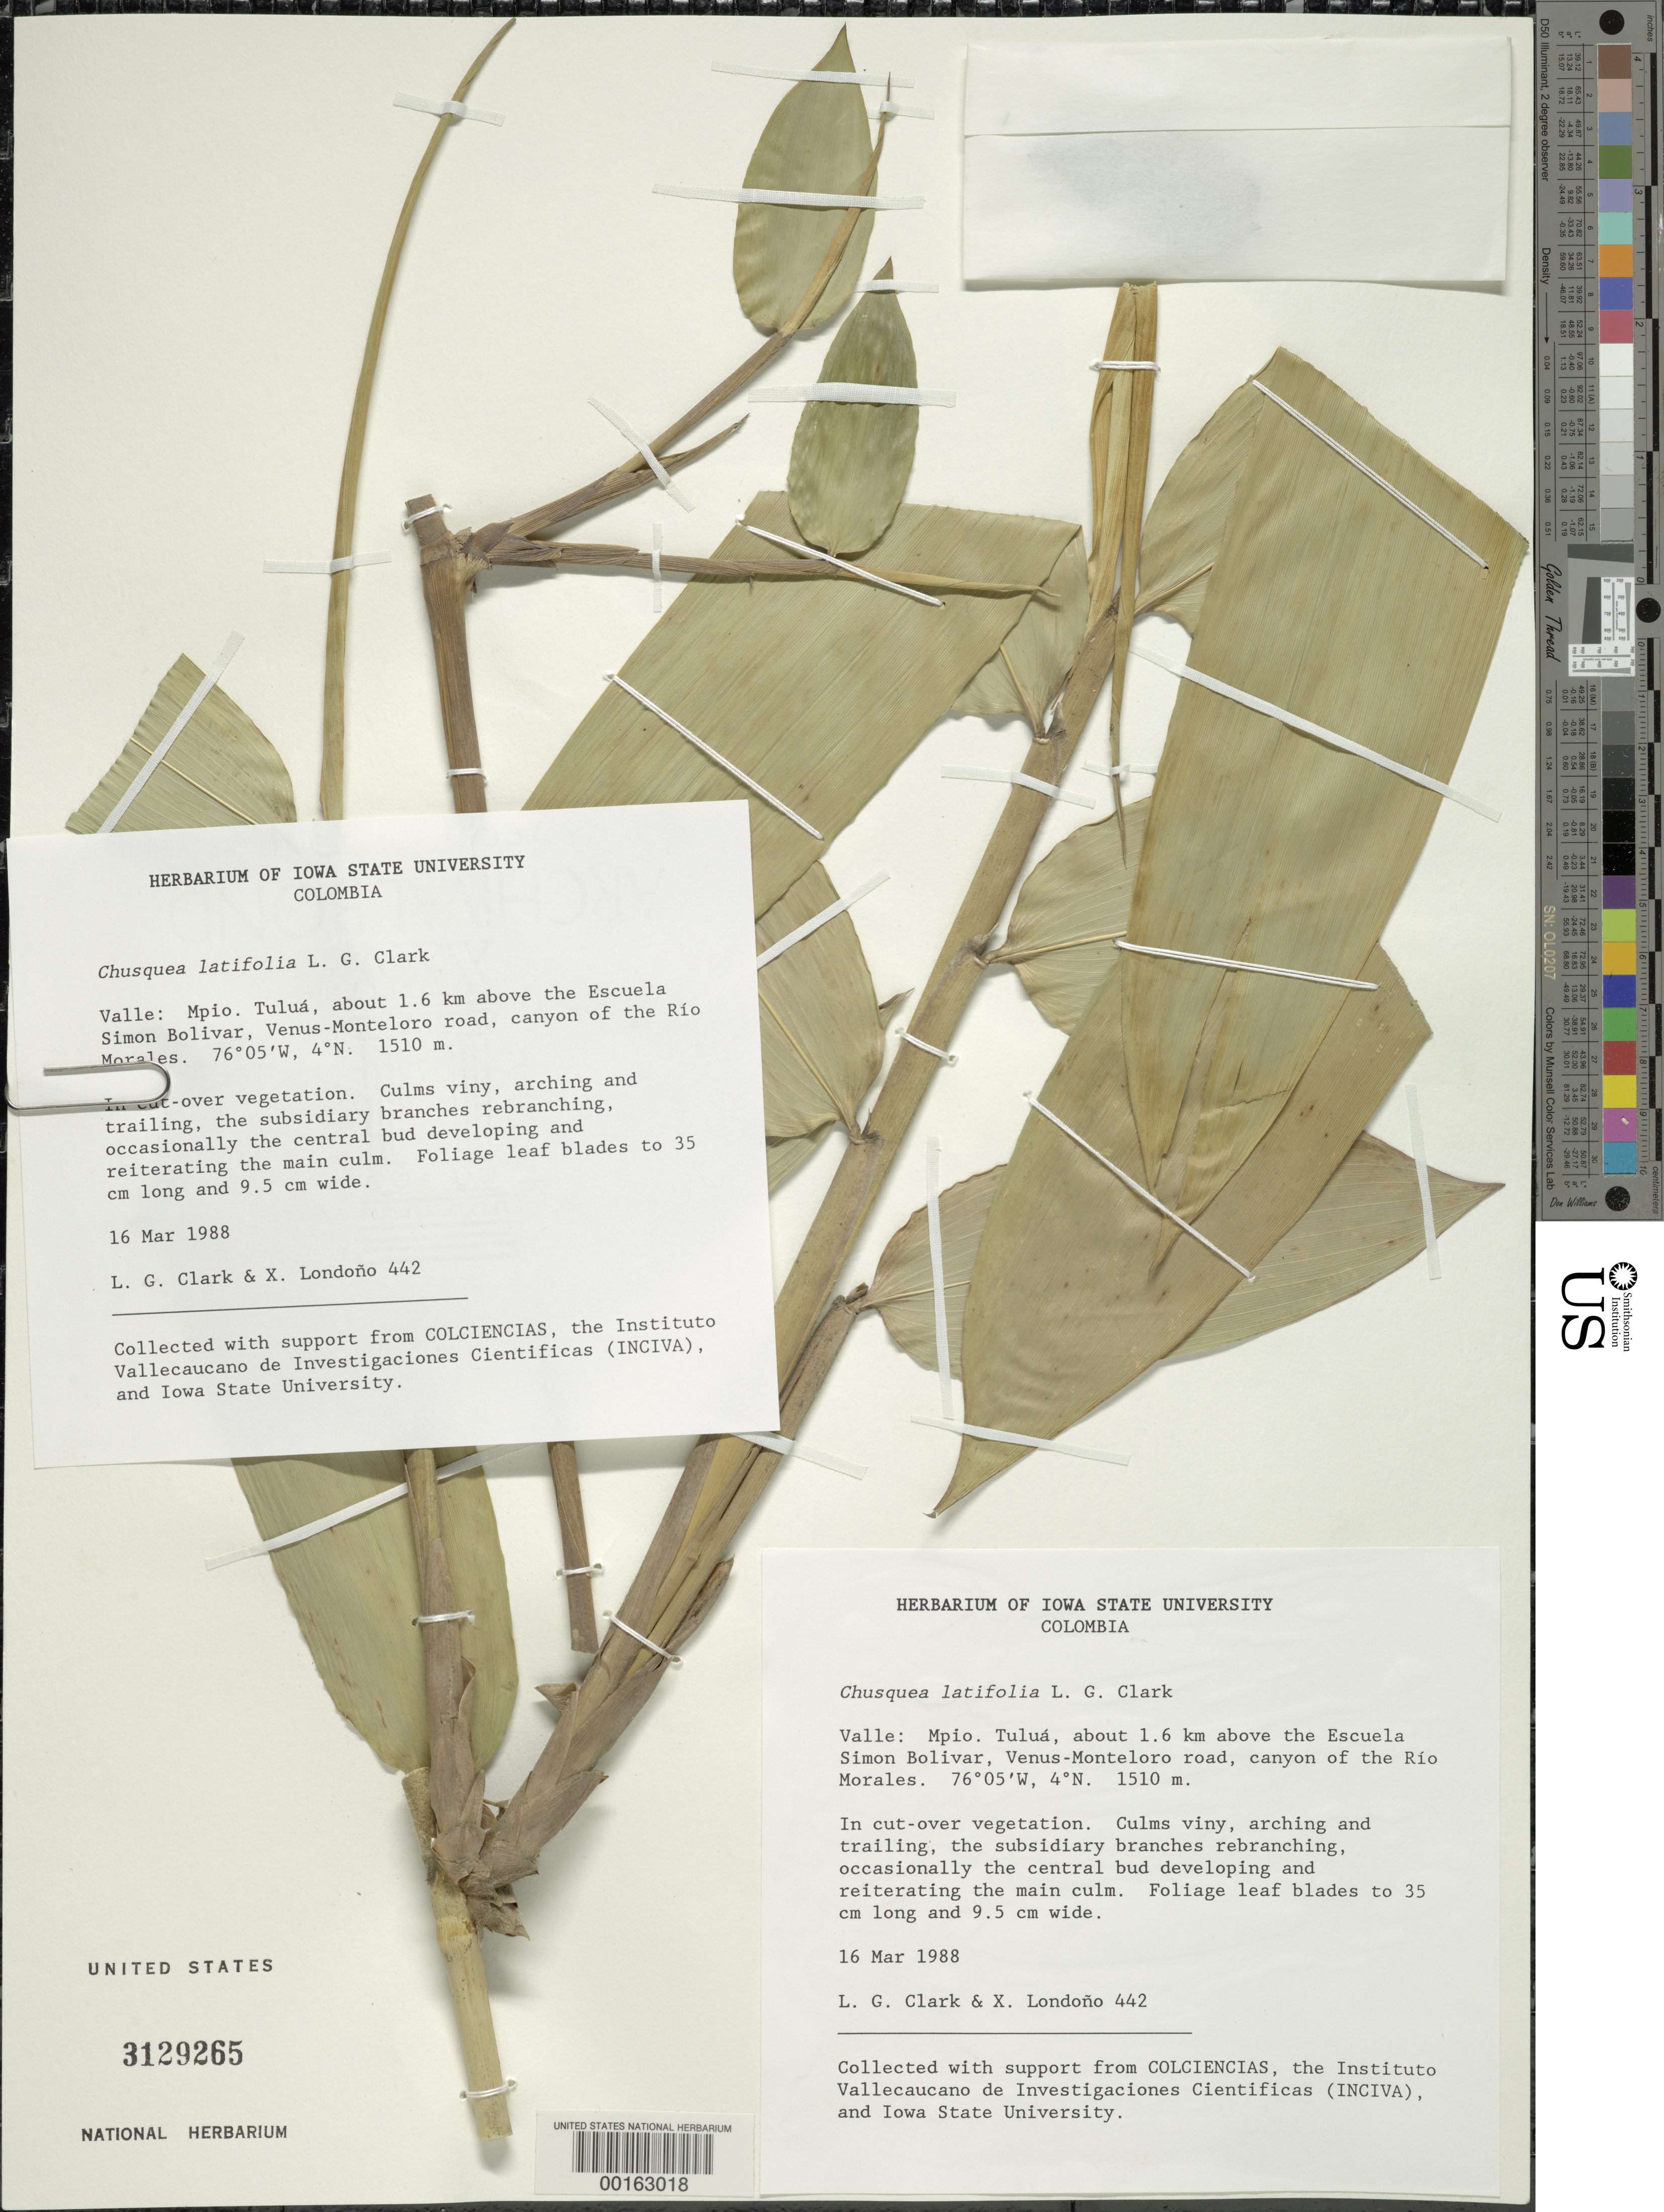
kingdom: Plantae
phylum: Tracheophyta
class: Liliopsida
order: Poales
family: Poaceae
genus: Chusquea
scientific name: Chusquea latifolia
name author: L.G. Clark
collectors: L. G. Clark & X. Londoño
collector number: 442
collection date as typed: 16 Mar 1988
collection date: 1988-03-16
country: Colombia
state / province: Valle del Cauca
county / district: Tuluá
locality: Mun. Tulua, 1.6 k, above excuela Simon Bolivar, Venus-Monteloro road, Canyon of Rio Morales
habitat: In cut-over vegetation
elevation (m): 1510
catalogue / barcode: US 3129265